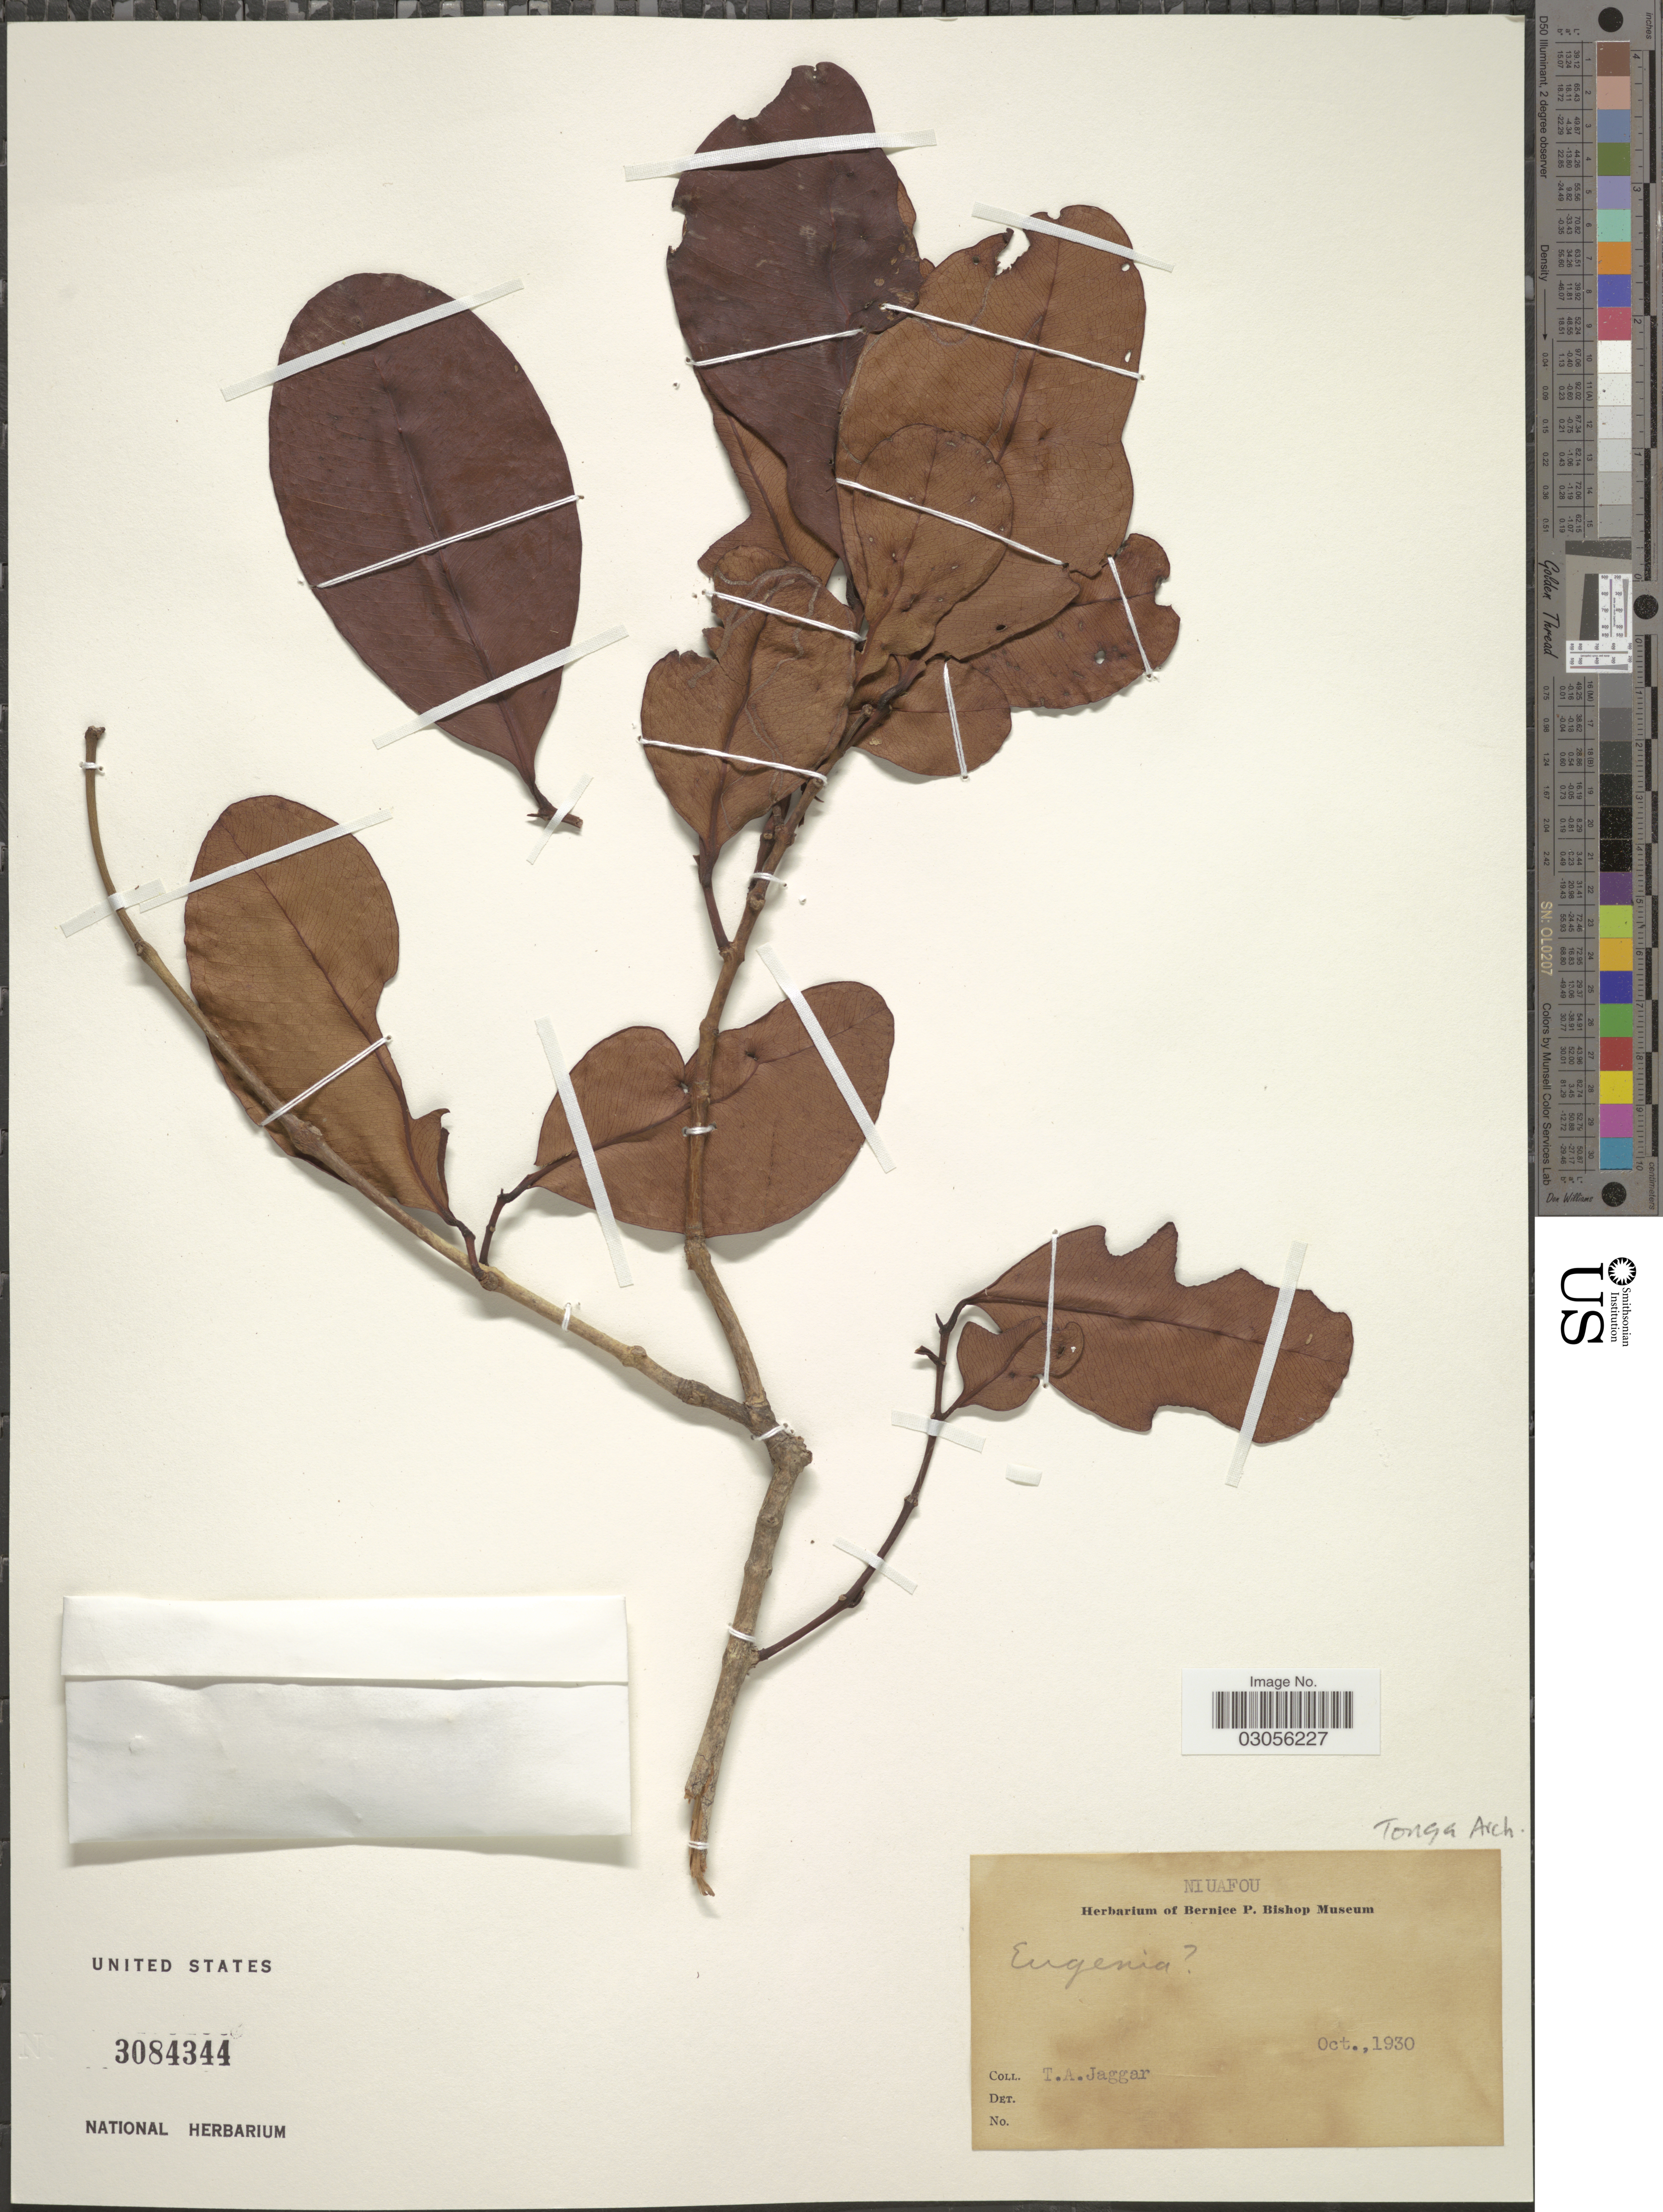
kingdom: Plantae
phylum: Tracheophyta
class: Magnoliopsida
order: Myrtales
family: Myrtaceae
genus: Syzygium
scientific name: Syzygium sp.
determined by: Strong, Mark T., (BOT), Smithsonian Institution - National Museum of Natural History (UNITED STATES)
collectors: T. Jaggar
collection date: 1930-10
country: Tonga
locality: Niuafou.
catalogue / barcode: US 3084344